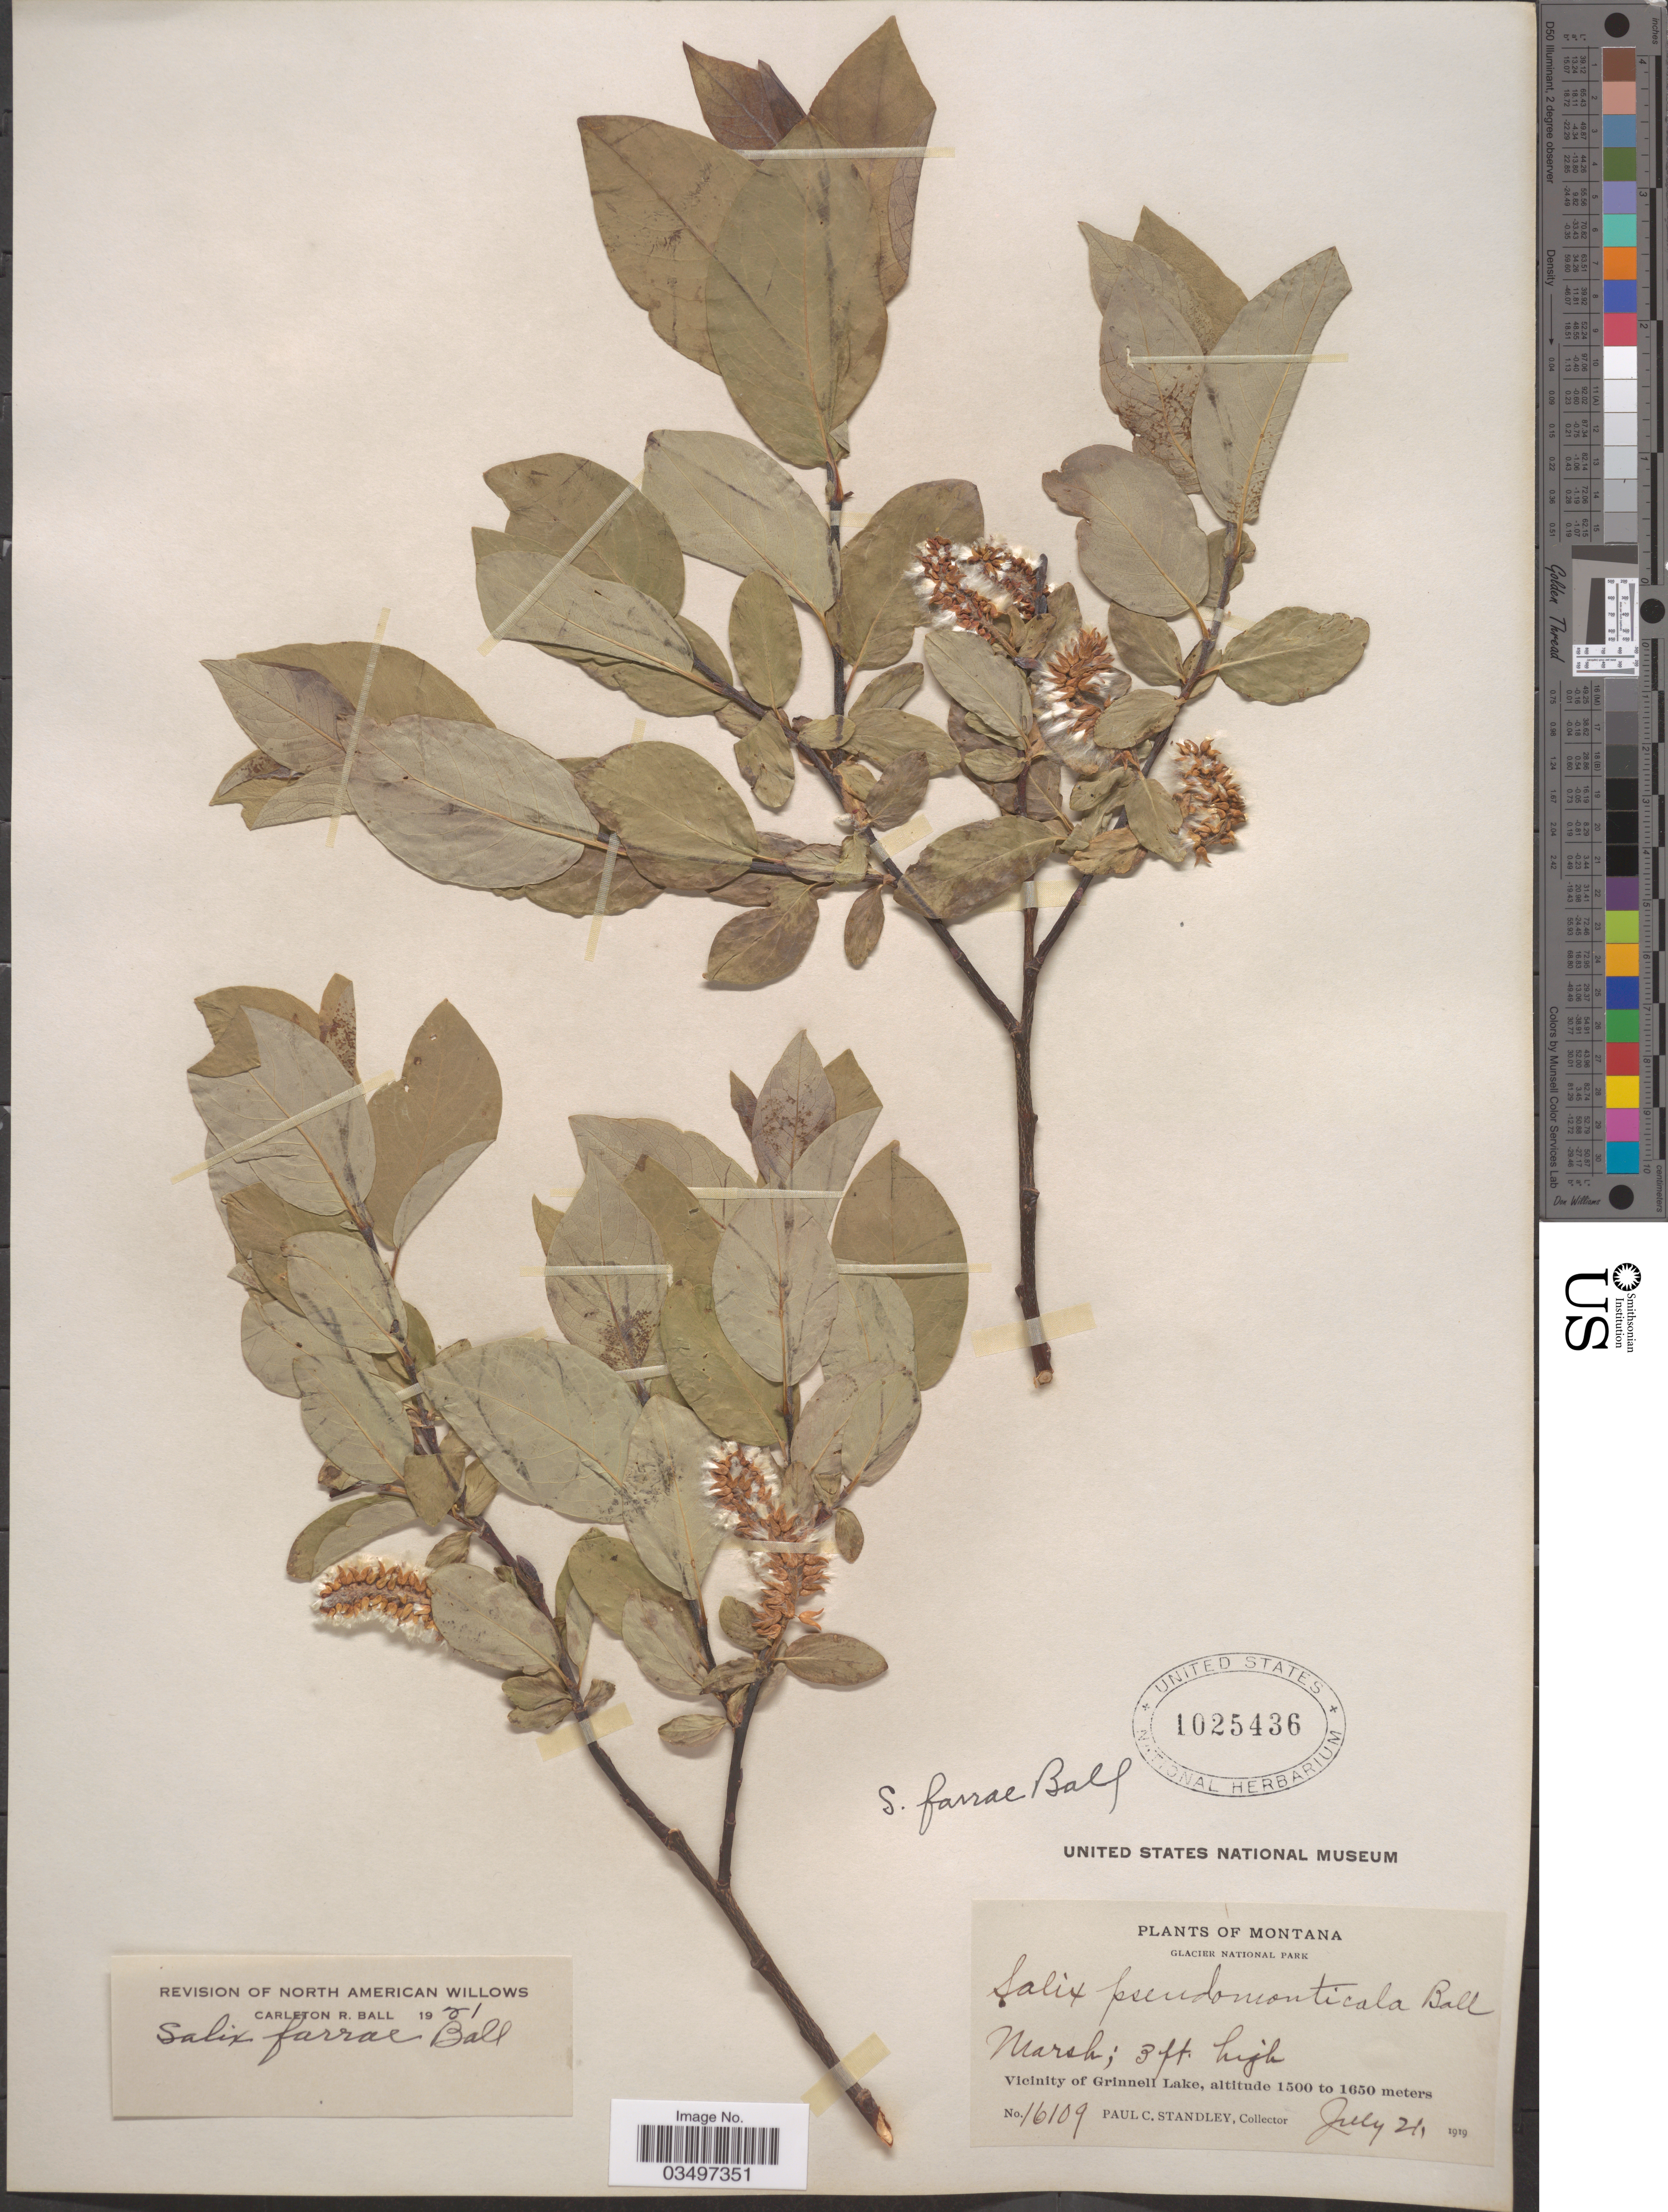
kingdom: Plantae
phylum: Tracheophyta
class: Magnoliopsida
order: Malpighiales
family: Salicaceae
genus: Salix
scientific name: Salix farrae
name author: C.R. Ball in Standl.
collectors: P. C. Standley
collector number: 16109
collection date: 1919-07-21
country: United States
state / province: Montana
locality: Glacier National Park. Vicinity of Grinnell Lake.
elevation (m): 1500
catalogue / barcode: US 1025436